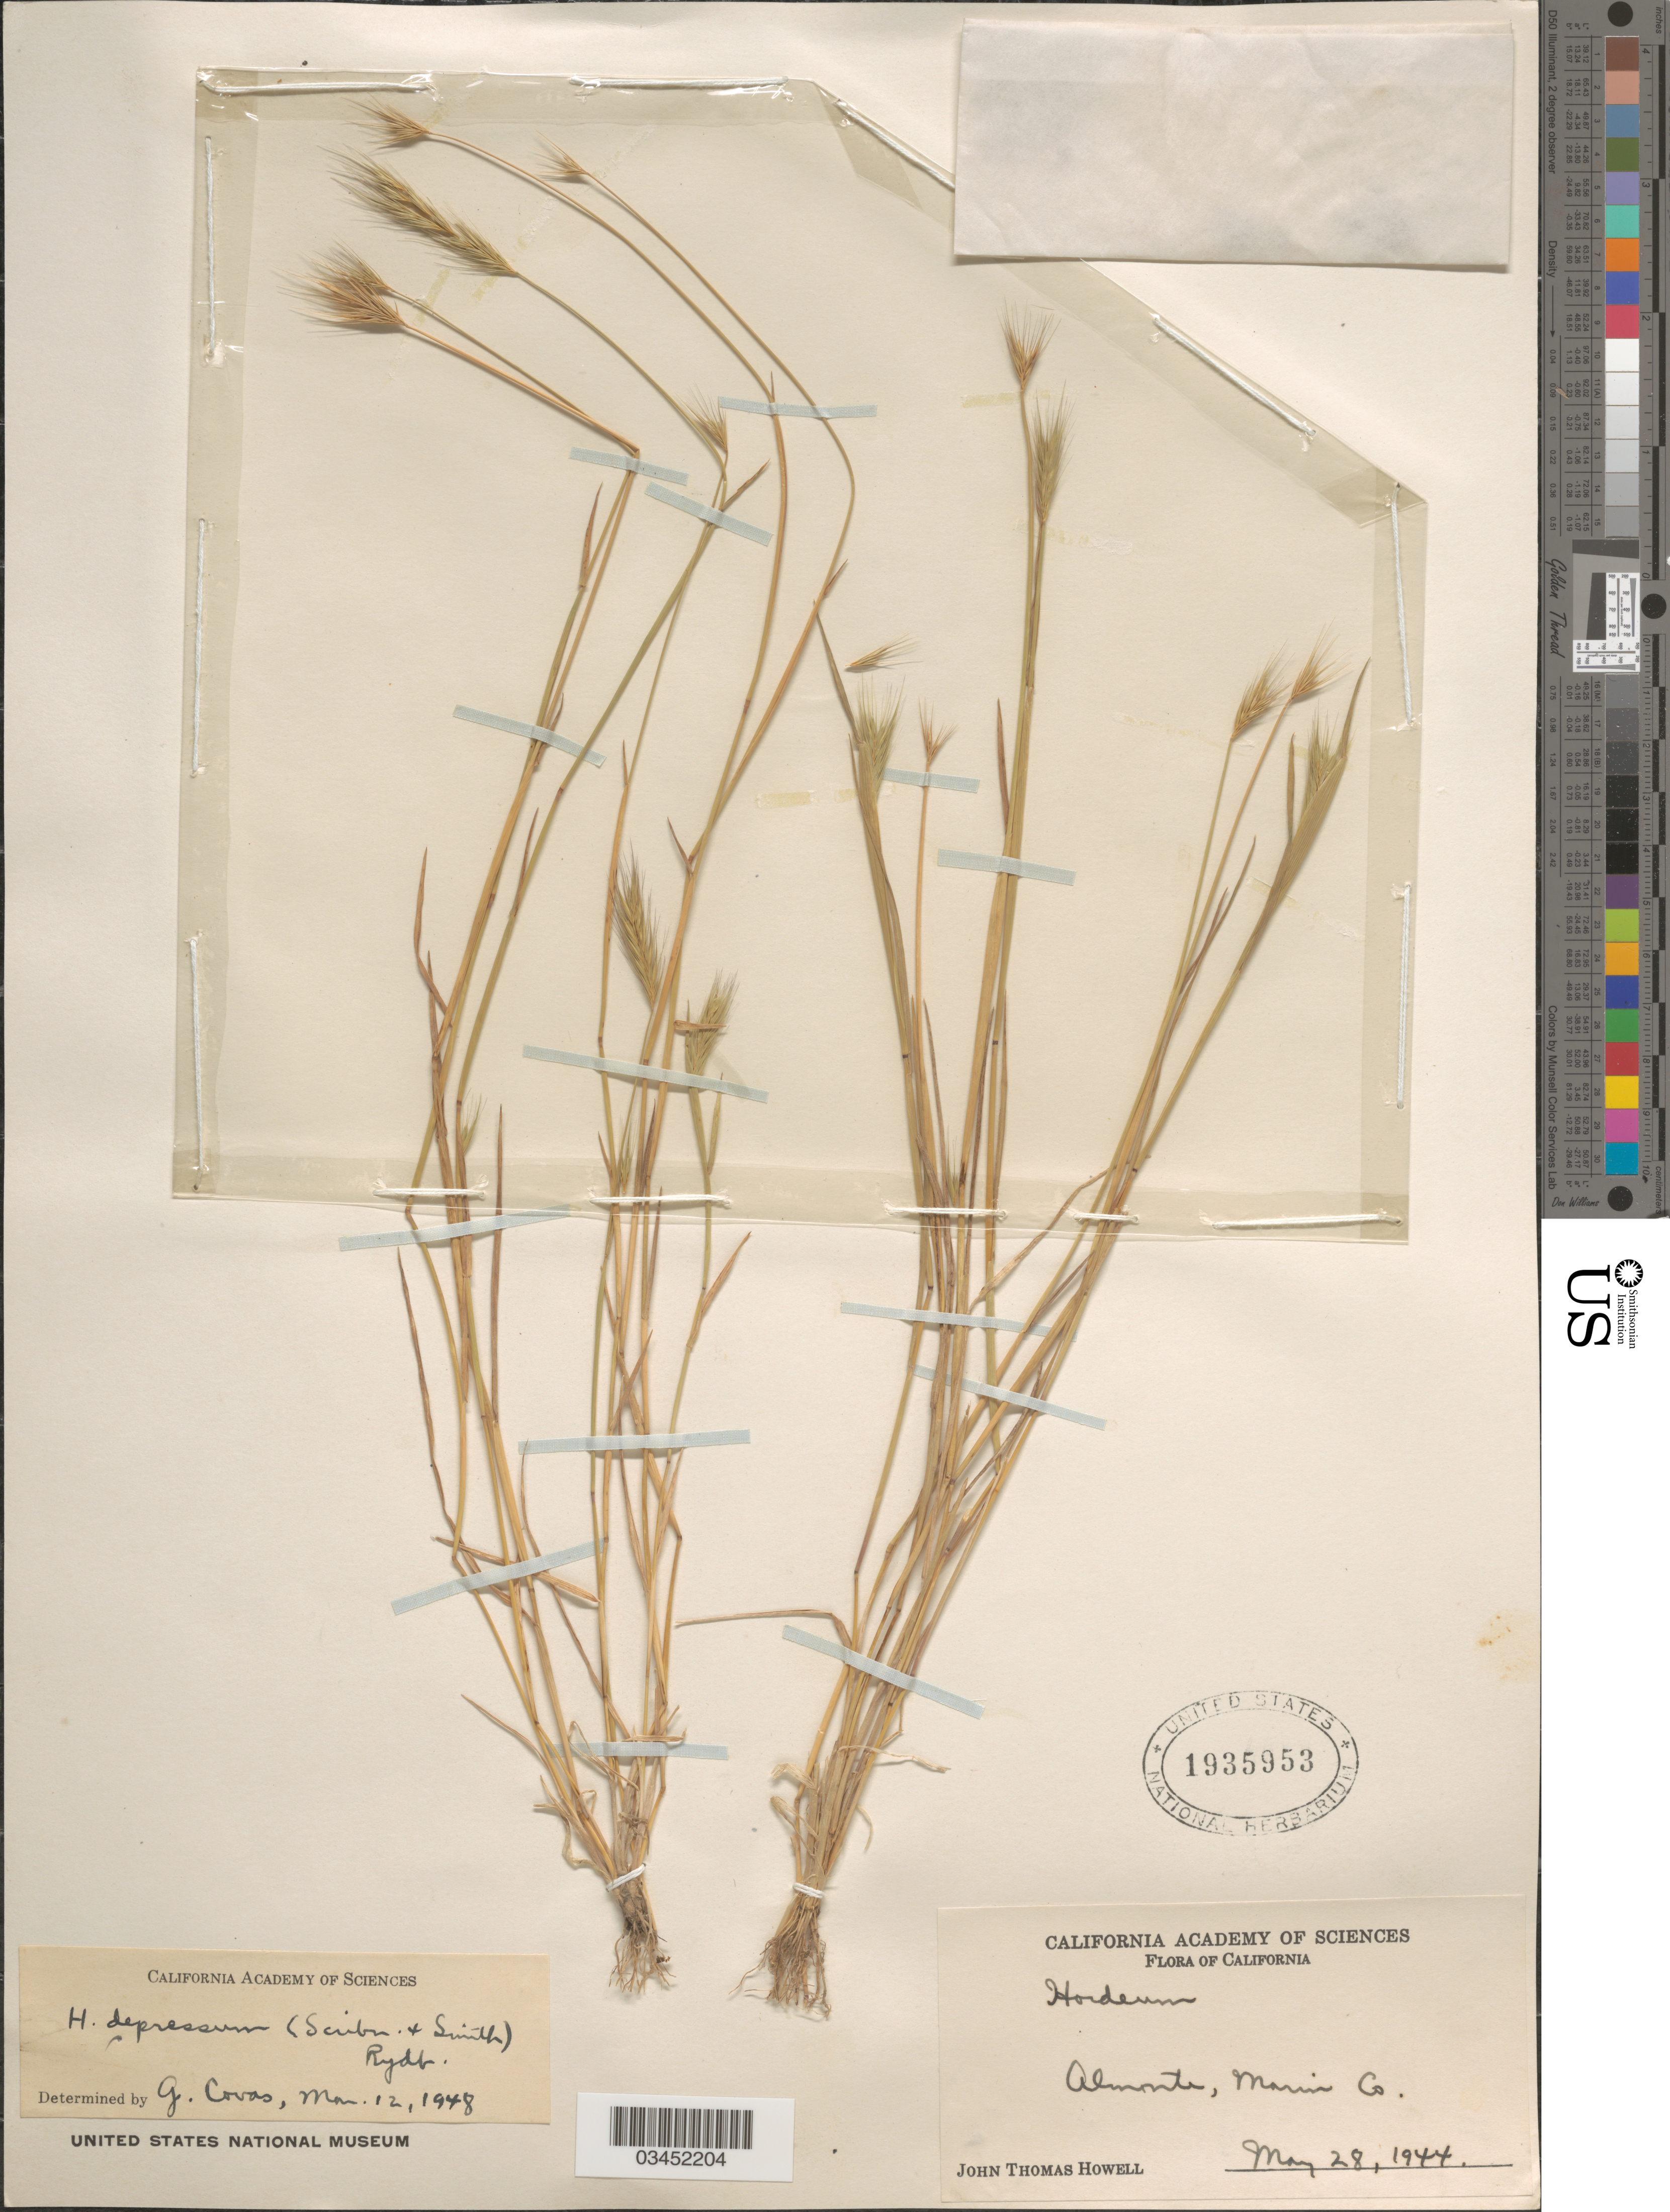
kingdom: Plantae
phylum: Tracheophyta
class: Liliopsida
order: Poales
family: Poaceae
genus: Hordeum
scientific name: Hordeum depressum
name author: (Scribn. & J.G. Sm.) Rydb.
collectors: J. T. Howell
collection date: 1944-05-28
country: United States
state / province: California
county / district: Marin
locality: Almonte, Marin Co.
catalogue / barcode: US 1935953